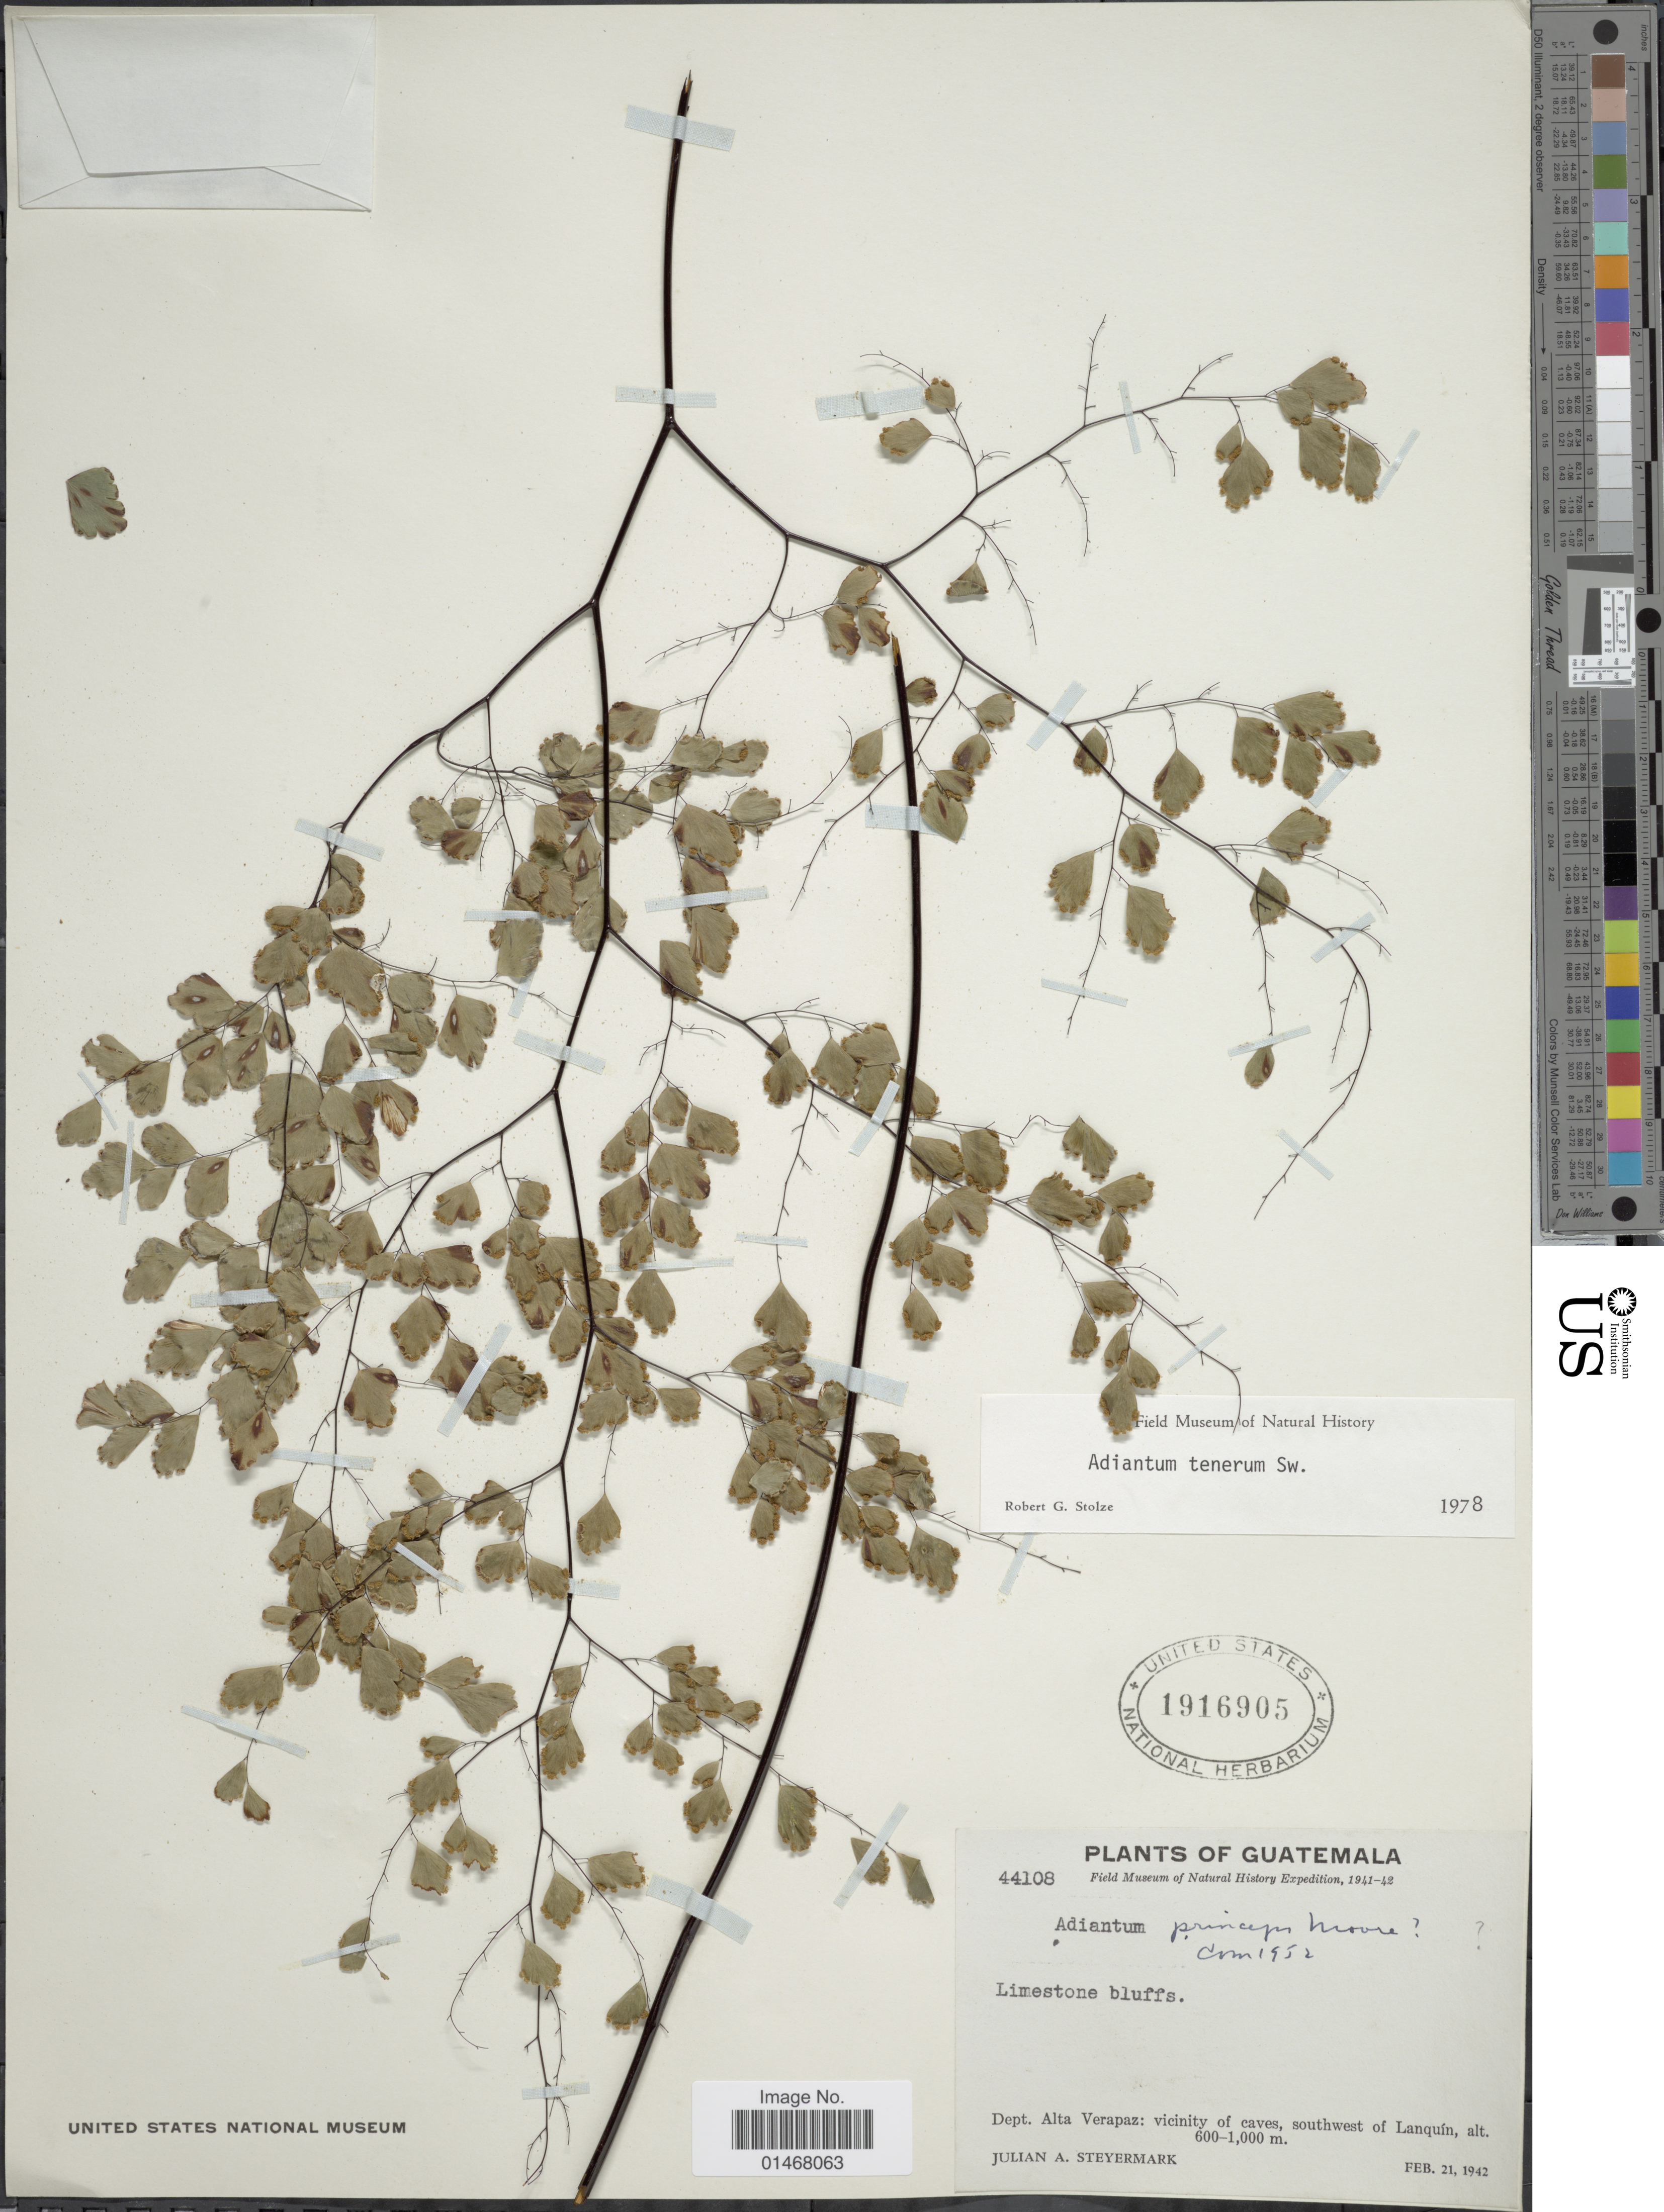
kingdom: Plantae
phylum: Tracheophyta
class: Polypodiopsida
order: Polypodiales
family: Pteridaceae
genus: Adiantum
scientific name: Adiantum tenerum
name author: Sw.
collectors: J. Steyermark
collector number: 44108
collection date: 1942-02-21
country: Guatemala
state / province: Alta Verapaz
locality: Dept. Alta Verapaz: vicinity of caves, southwest of Lanquín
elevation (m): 600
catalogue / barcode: US 1916905